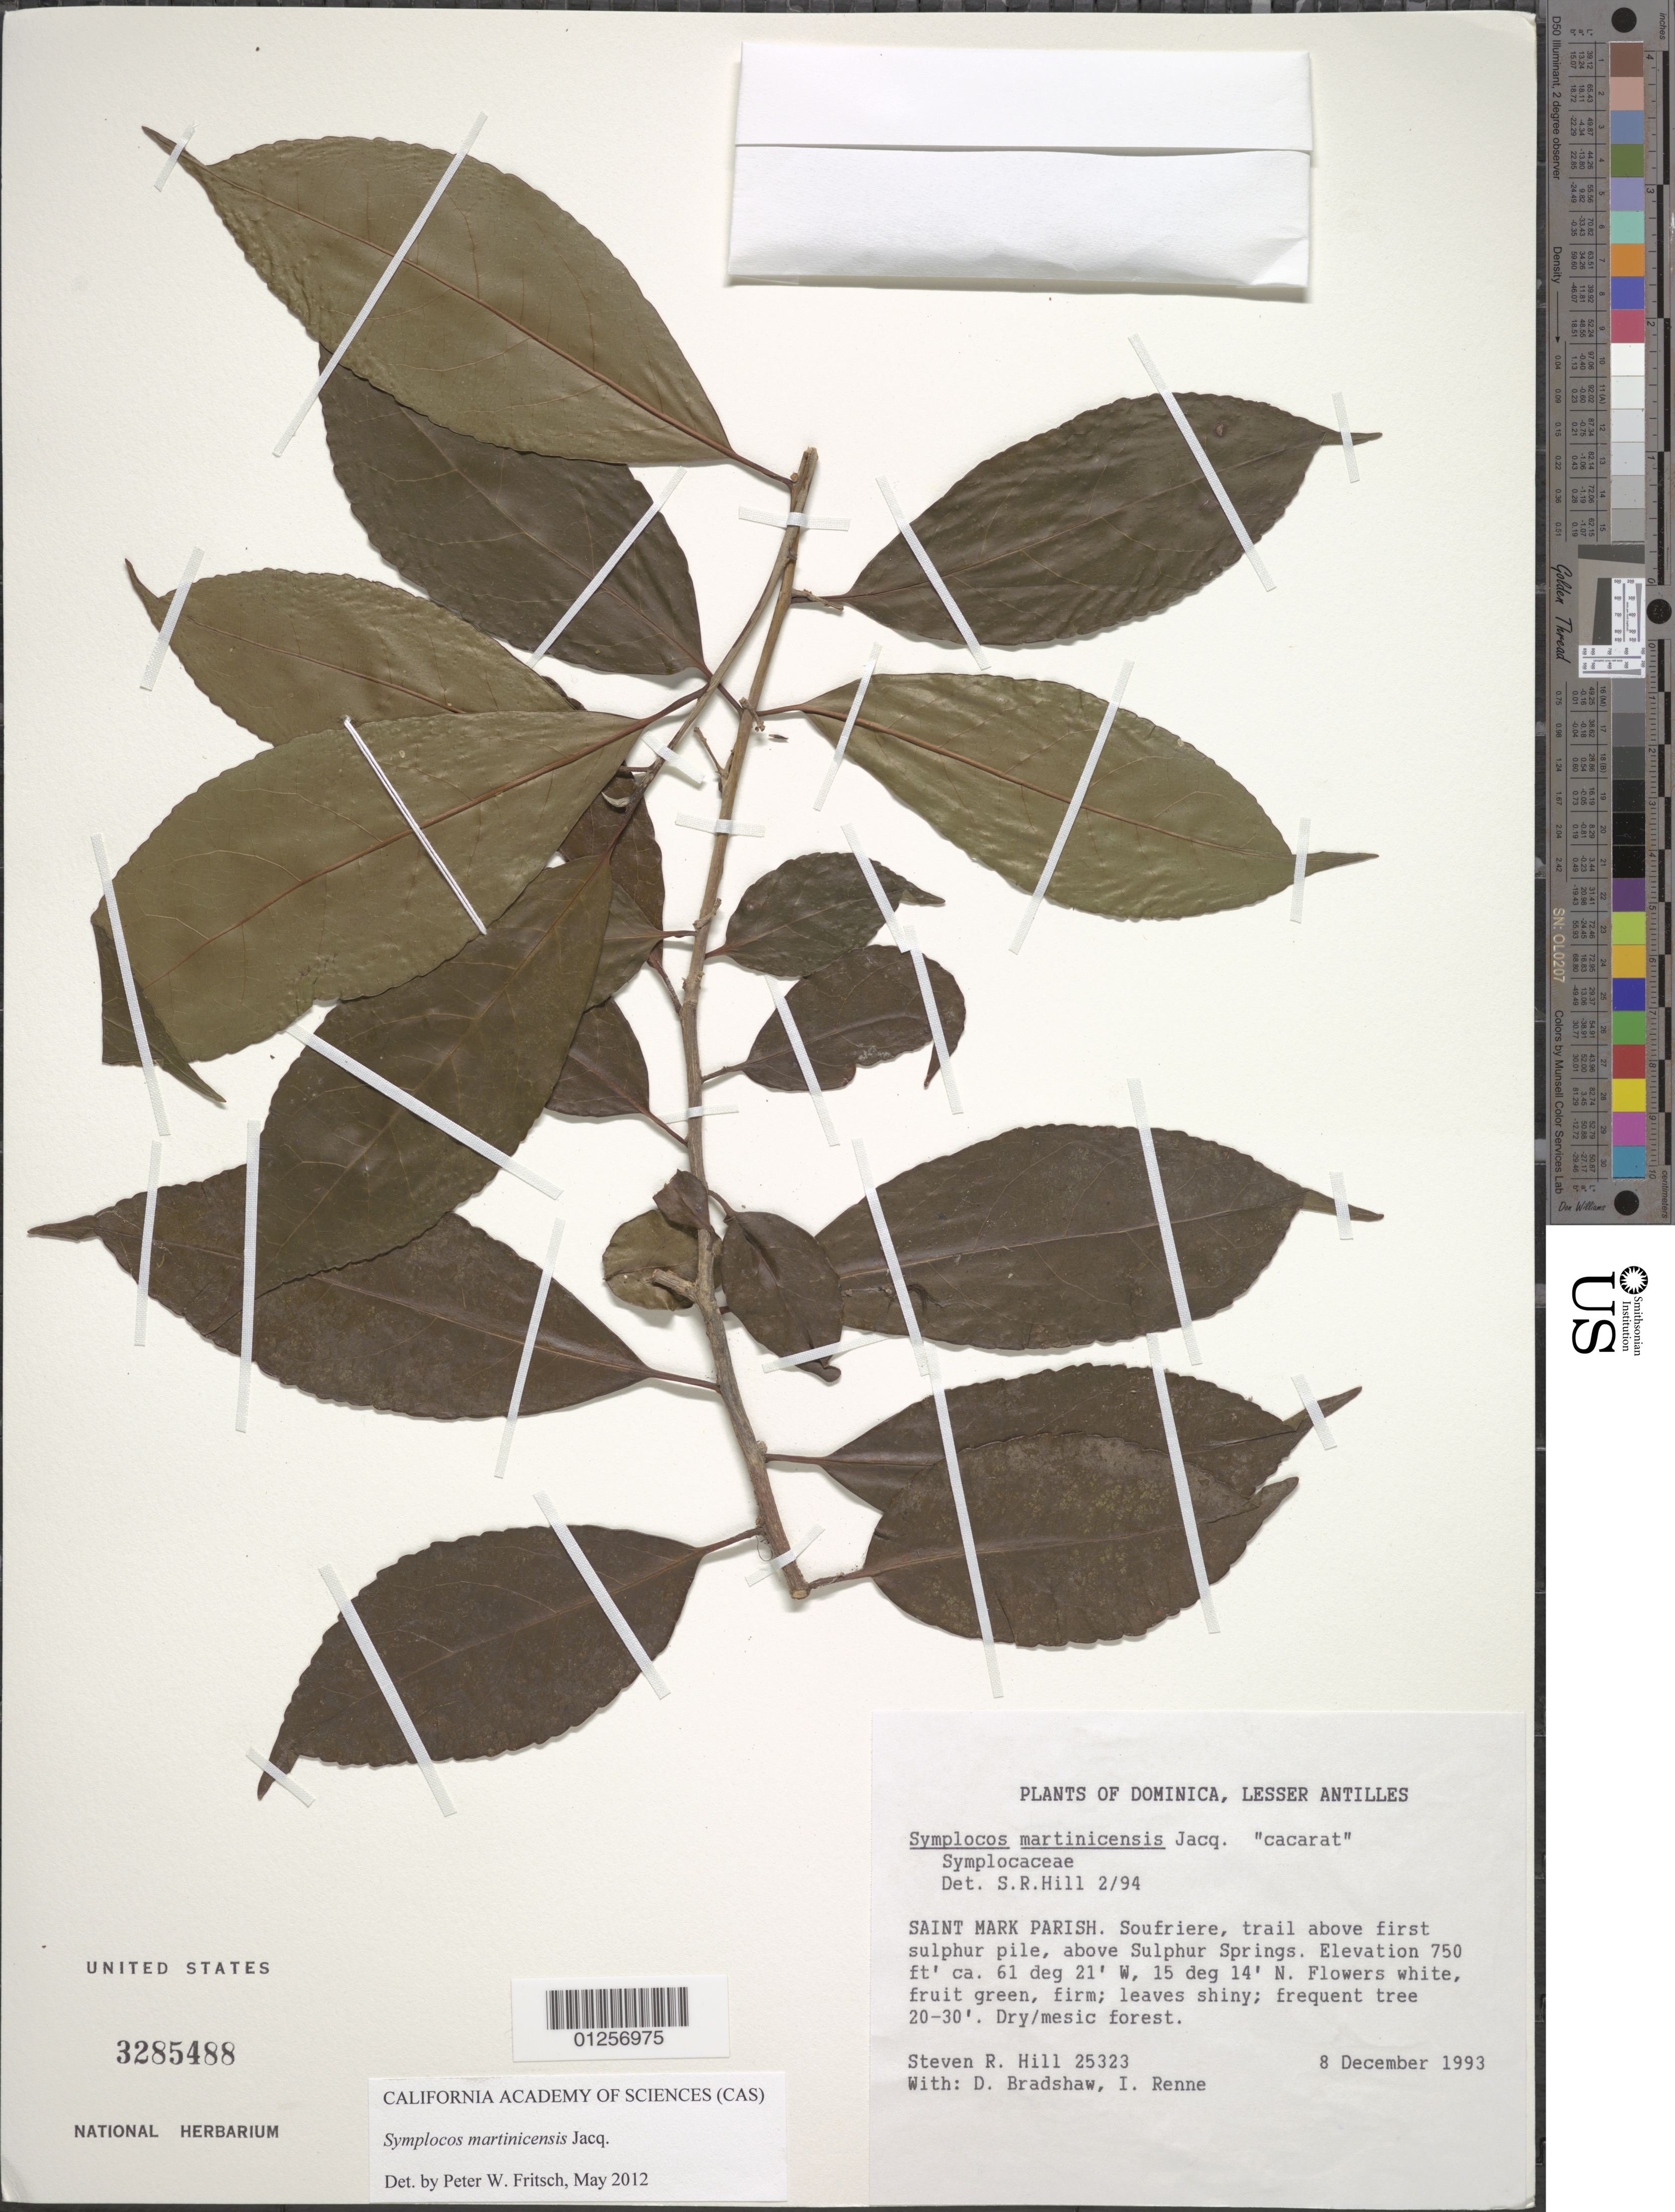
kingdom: Plantae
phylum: Tracheophyta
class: Magnoliopsida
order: Ericales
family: Symplocaceae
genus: Symplocos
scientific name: Symplocos martinicensis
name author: Jacq.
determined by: Fritsch, Peter W.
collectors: S. Hill, D. Bradshaw & I. Renne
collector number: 25323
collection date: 1993-12-08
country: Dominica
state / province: St. Mark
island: Dominica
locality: Soufriere, trail above first sulphur pile, above Sulphur Springs.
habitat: Dry/mesic forest.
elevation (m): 229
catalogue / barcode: US 3285488